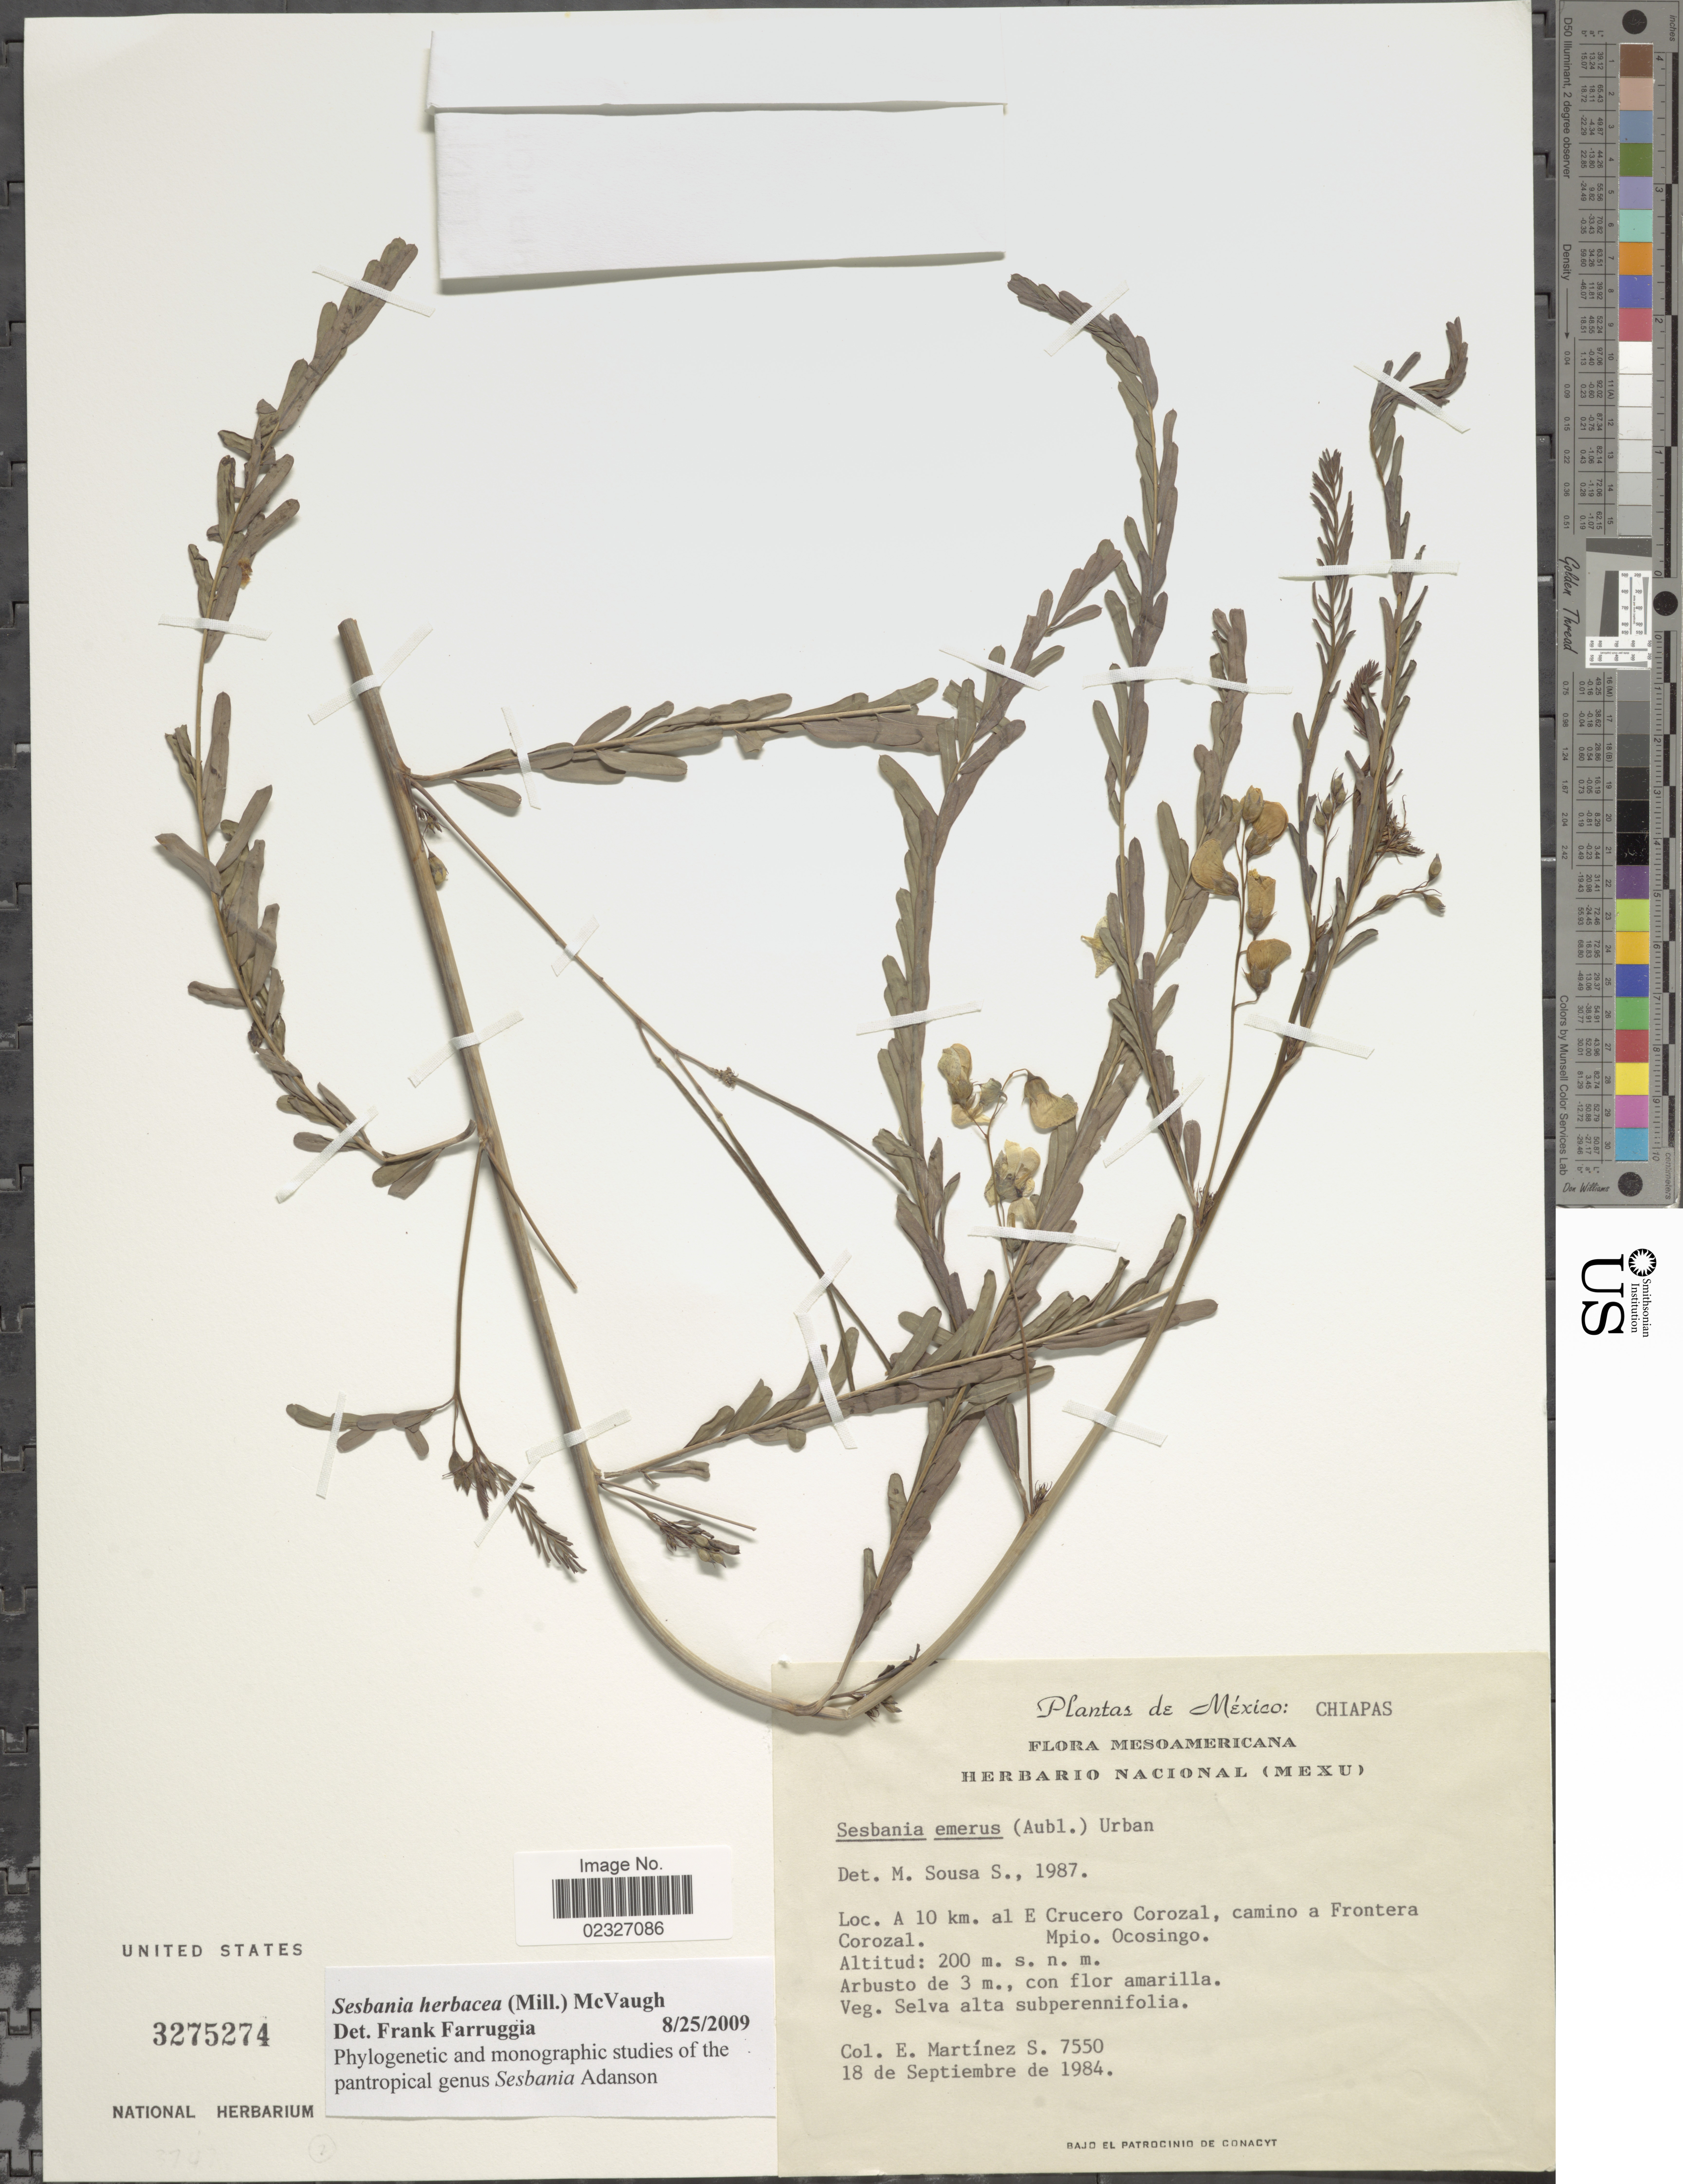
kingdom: Plantae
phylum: Tracheophyta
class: Magnoliopsida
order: Fabales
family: Fabaceae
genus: Sesbania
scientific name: Sesbania herbacea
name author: (Mill.) McVaugh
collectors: E. M. Martínez S.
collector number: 7550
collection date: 1984-09-18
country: Mexico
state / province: Chiapas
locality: A 10 km al E Crucero Corozal, camino a Frontera Corozal. mpio Ocosingo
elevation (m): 200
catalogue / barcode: US 3275274